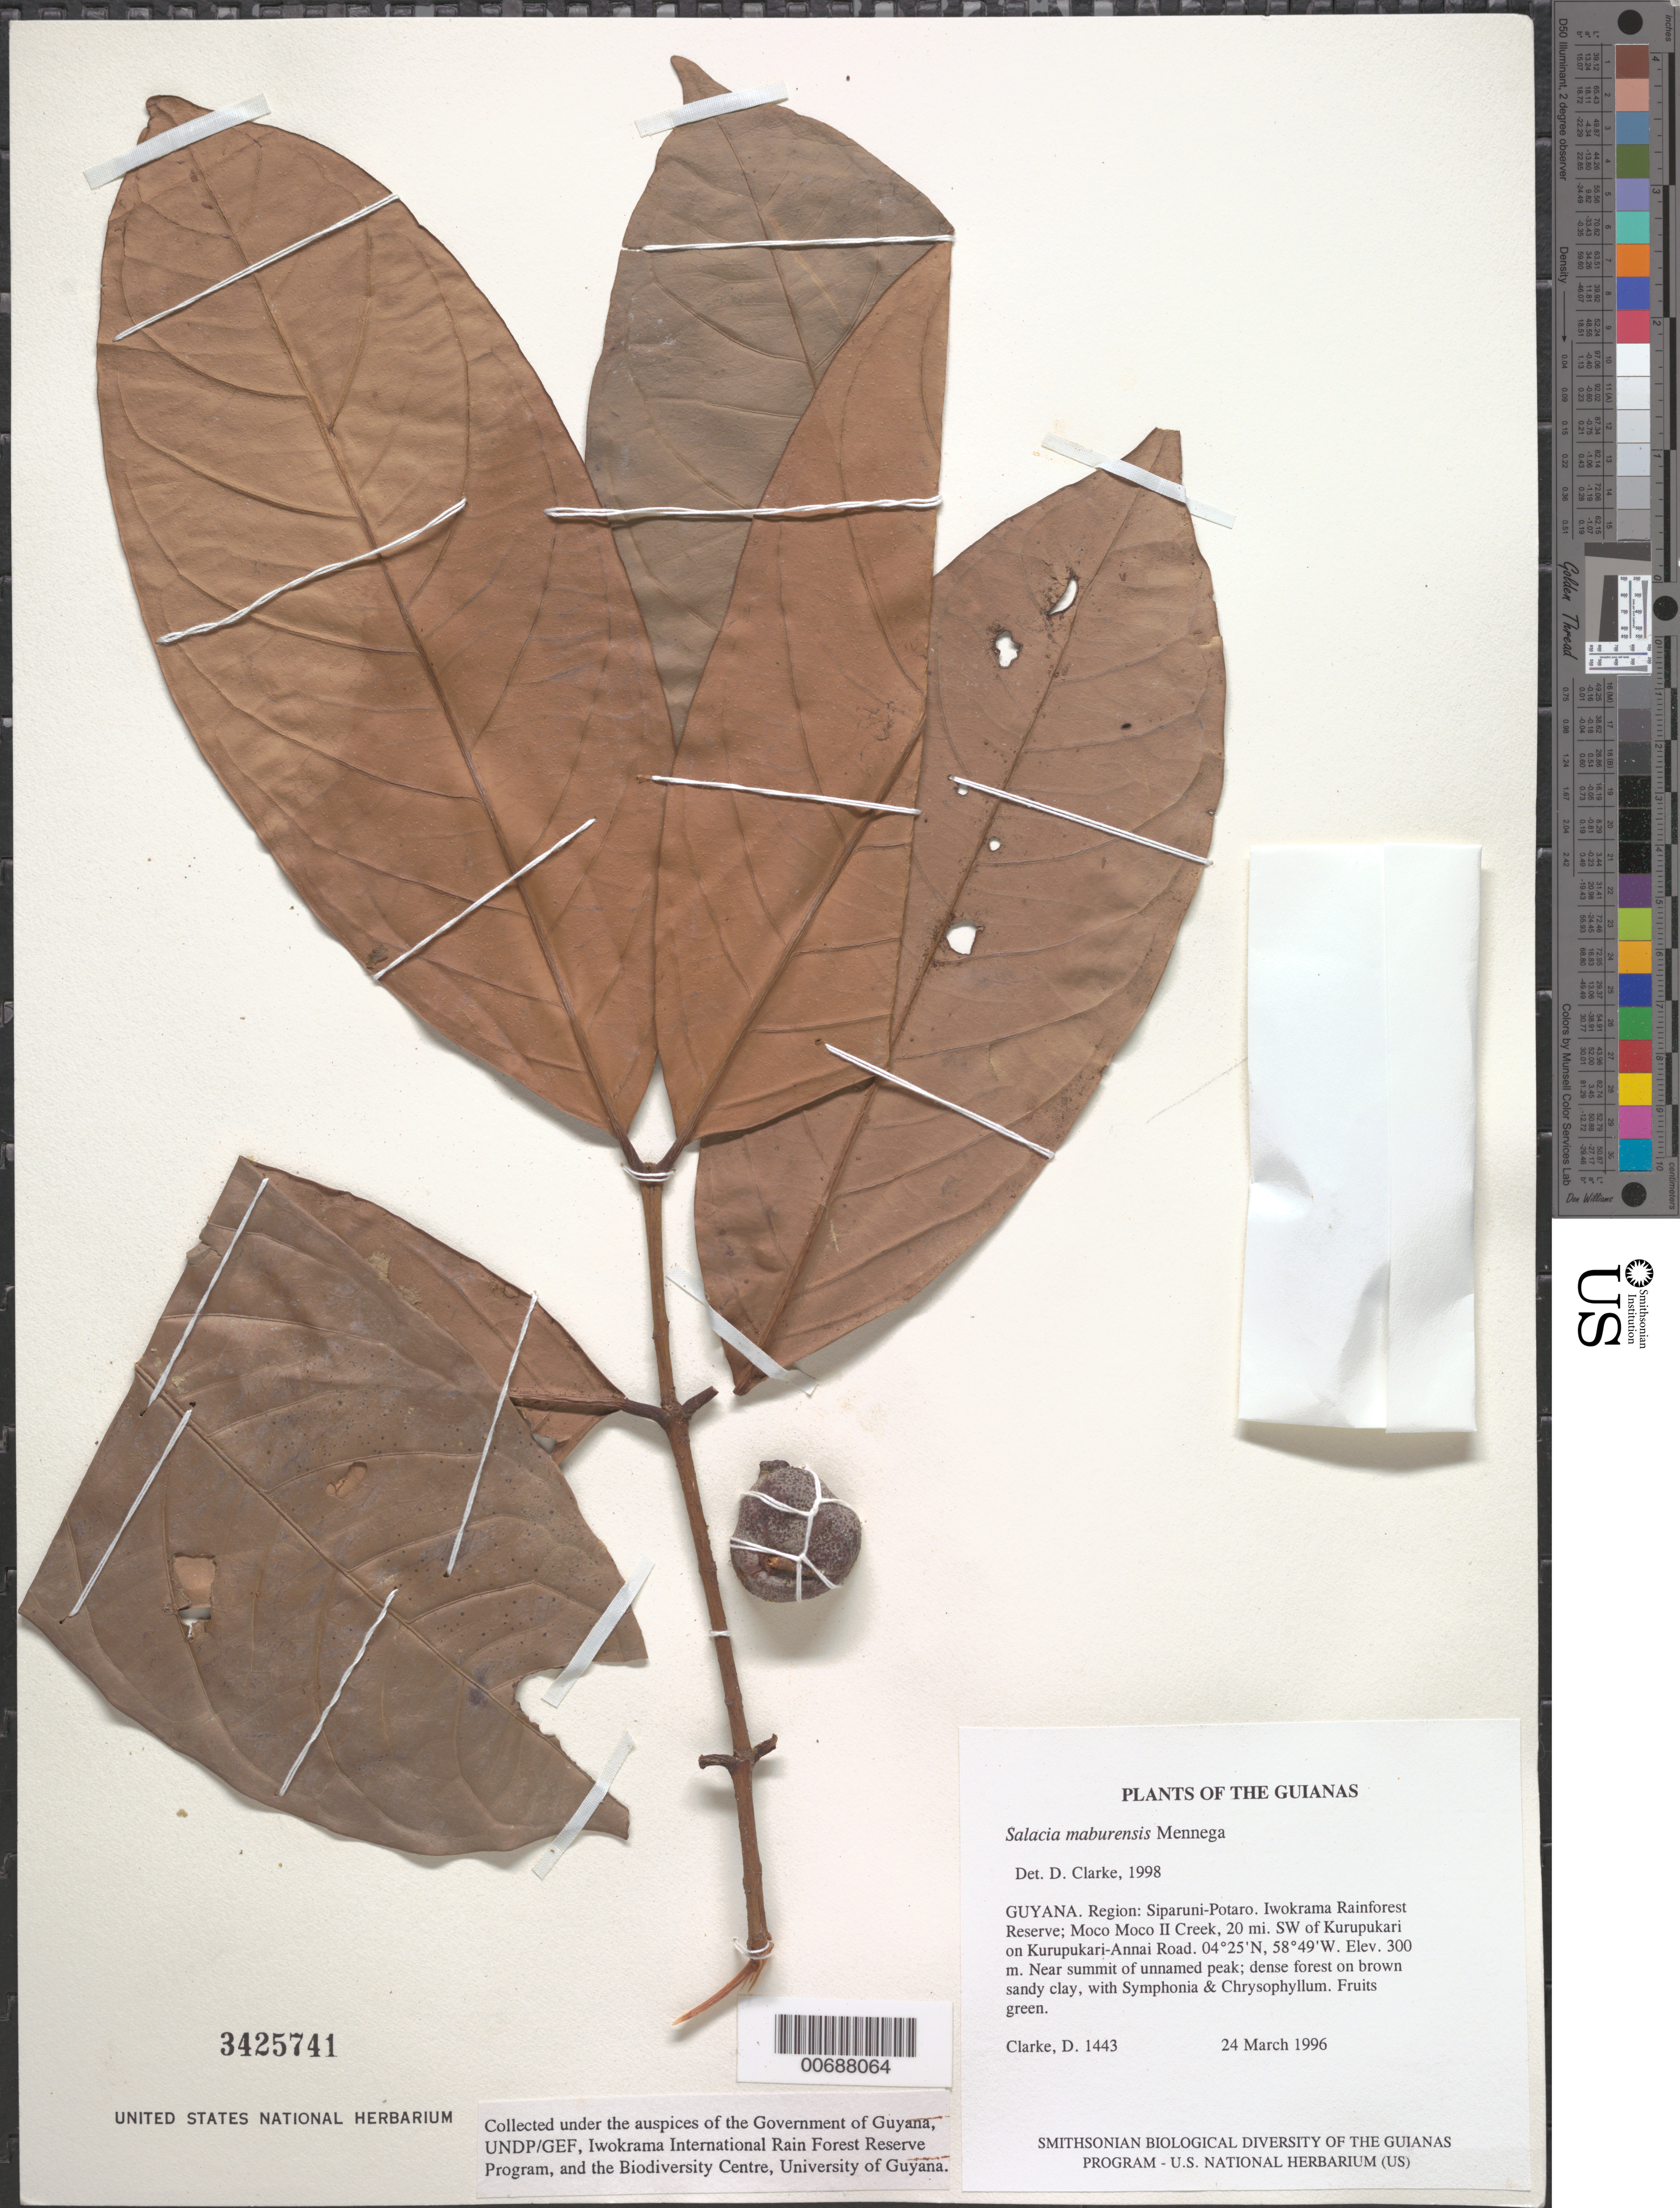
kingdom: Plantae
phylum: Tracheophyta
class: Magnoliopsida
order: Celastrales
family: Celastraceae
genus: Salacia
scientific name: Salacia maburensis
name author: Mennega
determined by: Clarke, H. D., University of North Carolina (Asheville)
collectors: H. D. Clarke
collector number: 1443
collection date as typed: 24 March 1996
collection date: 1996-03-24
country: Guyana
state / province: Potaro-Siparuni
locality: Iwokrama Rainforest Reserve; near summit of unnamed peak, 20 mi. SW of Kurupukari on Kurupukari-Annai Road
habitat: Dense forest on brown sandy clay, with Symphonia & Chrysophyllum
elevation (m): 300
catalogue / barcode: US 3425741